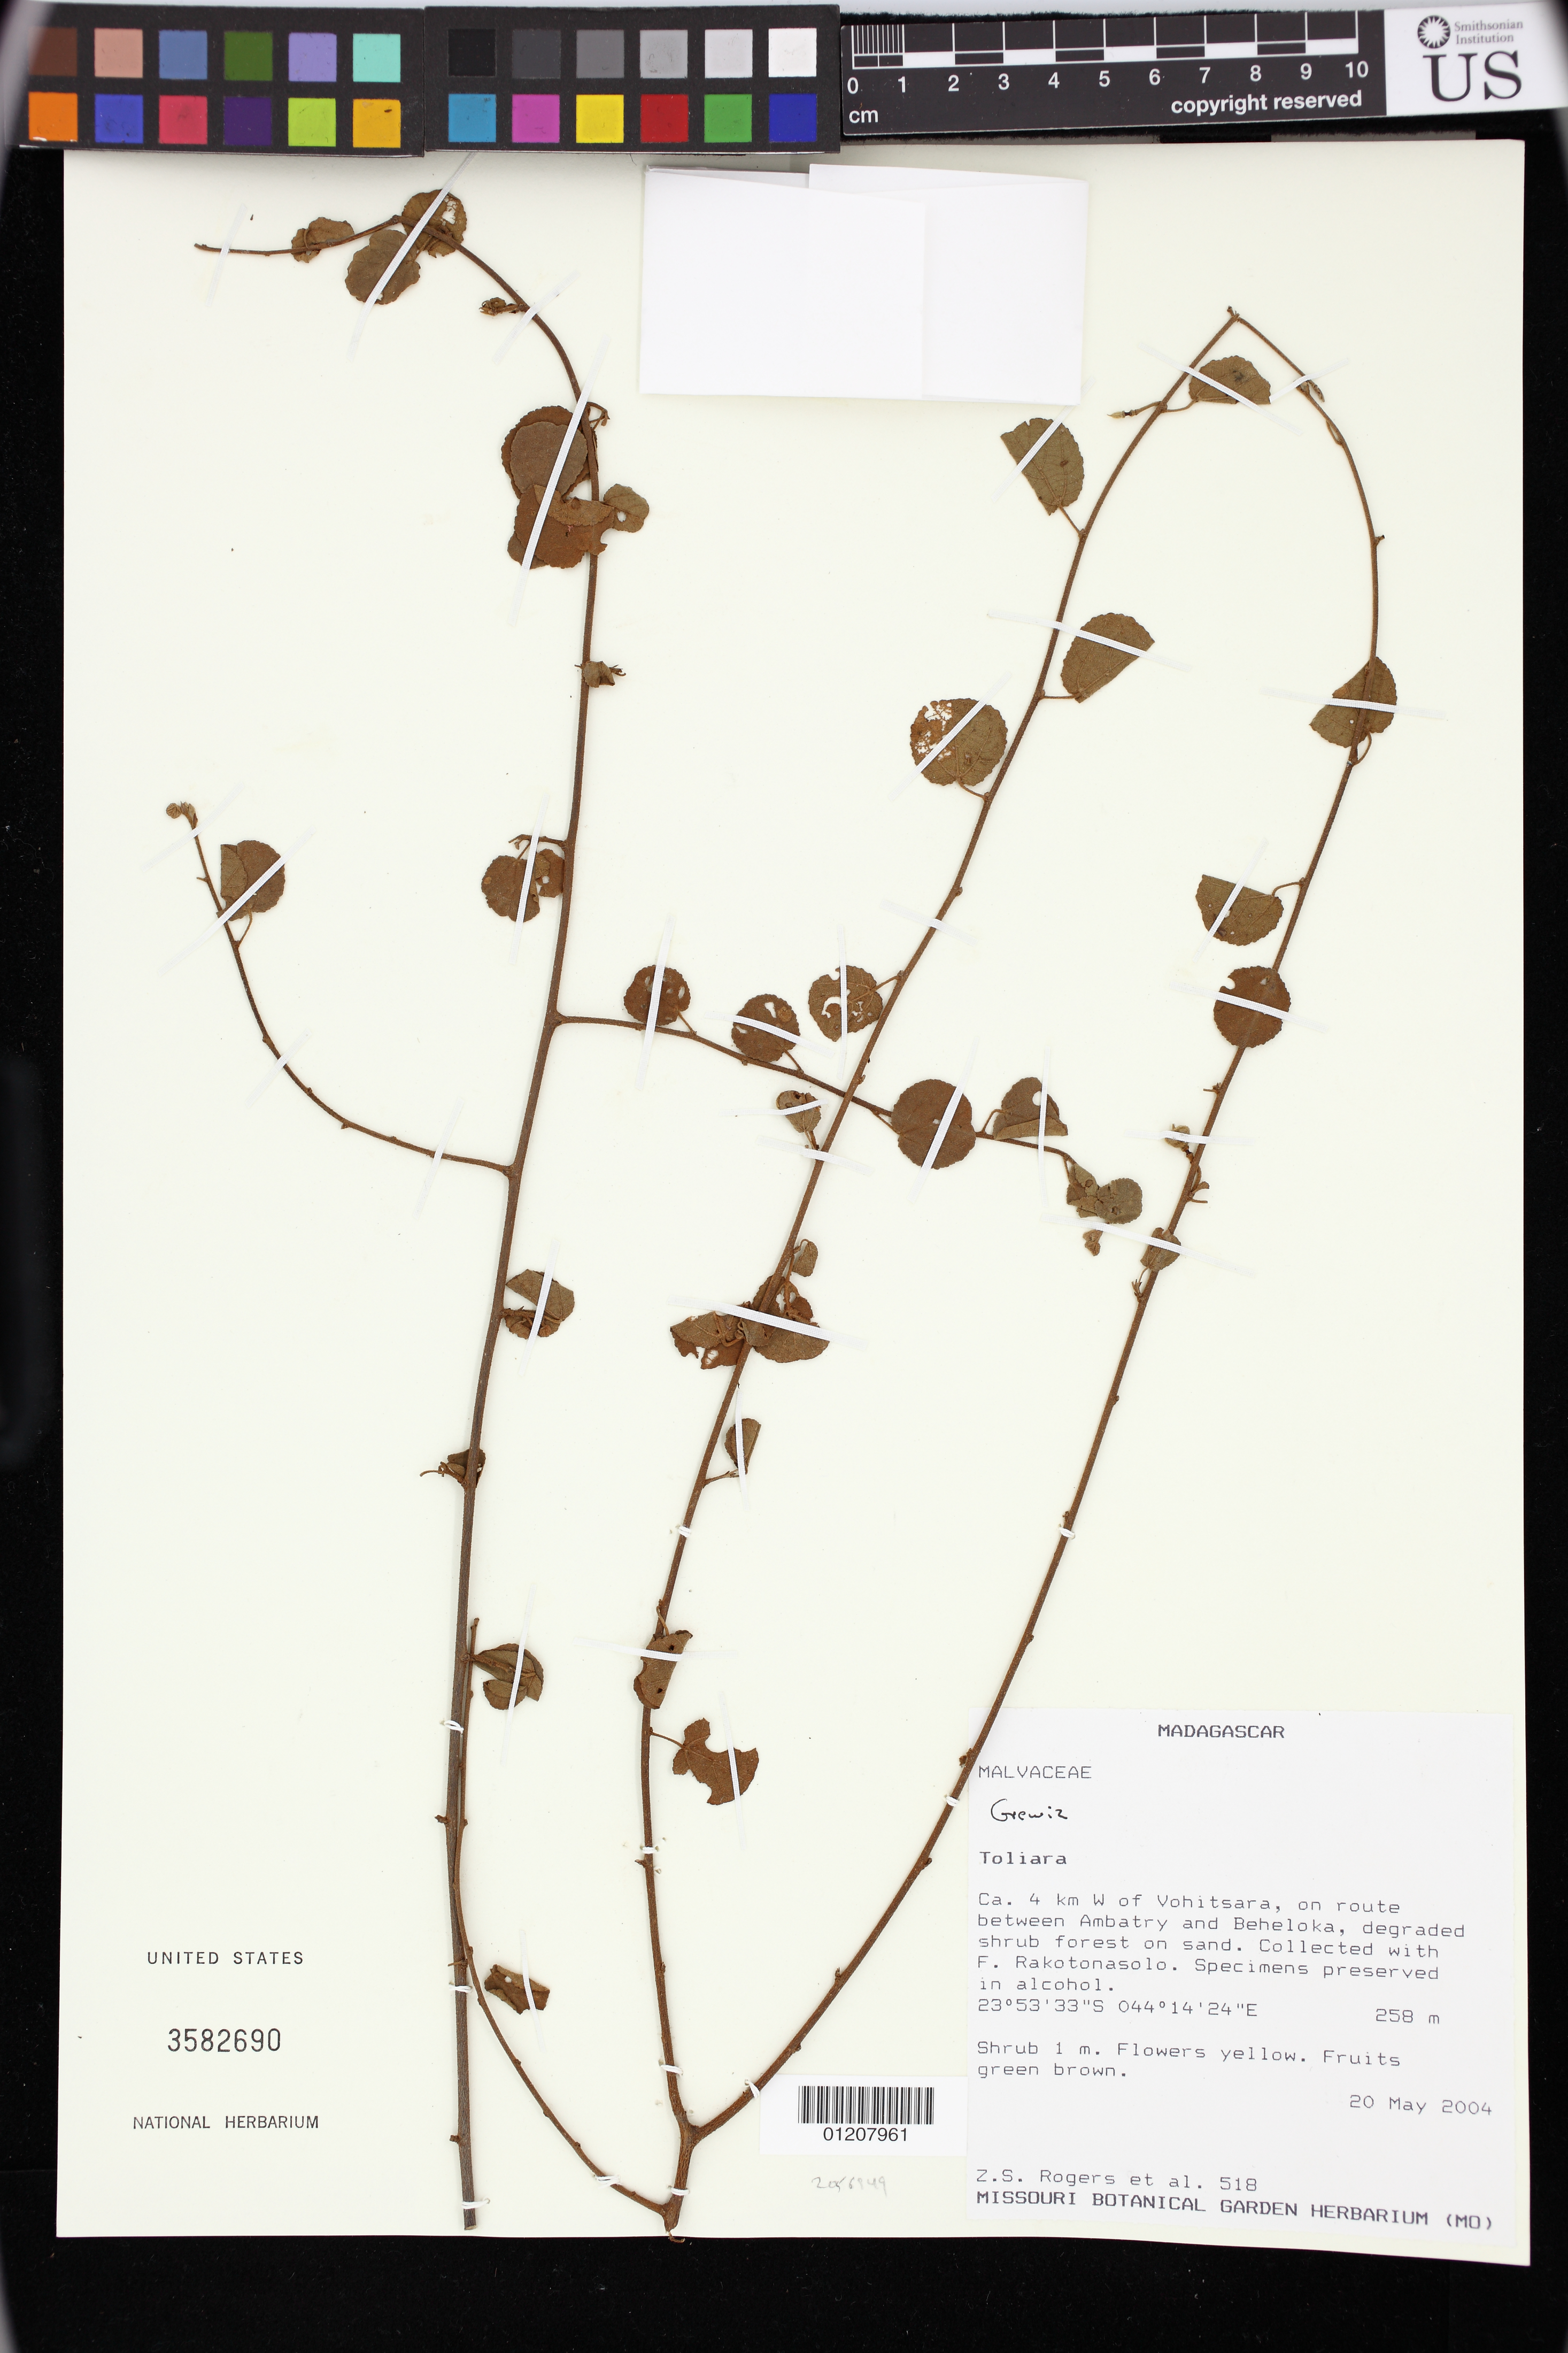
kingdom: Plantae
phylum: Tracheophyta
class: Magnoliopsida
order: Malvales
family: Malvaceae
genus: Grewia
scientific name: Grewia calvata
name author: Baker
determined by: Jourdain-Fievet, L.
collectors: Z. S. Rogers & F. Rakotonasolo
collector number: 518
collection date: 2004-05-20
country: Madagascar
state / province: Atsimo-Andrefana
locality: Toliara. Ca. 4 km W of Vohitsara, on route between Ambatry and Beheloka.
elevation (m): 258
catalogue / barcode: US 3582690